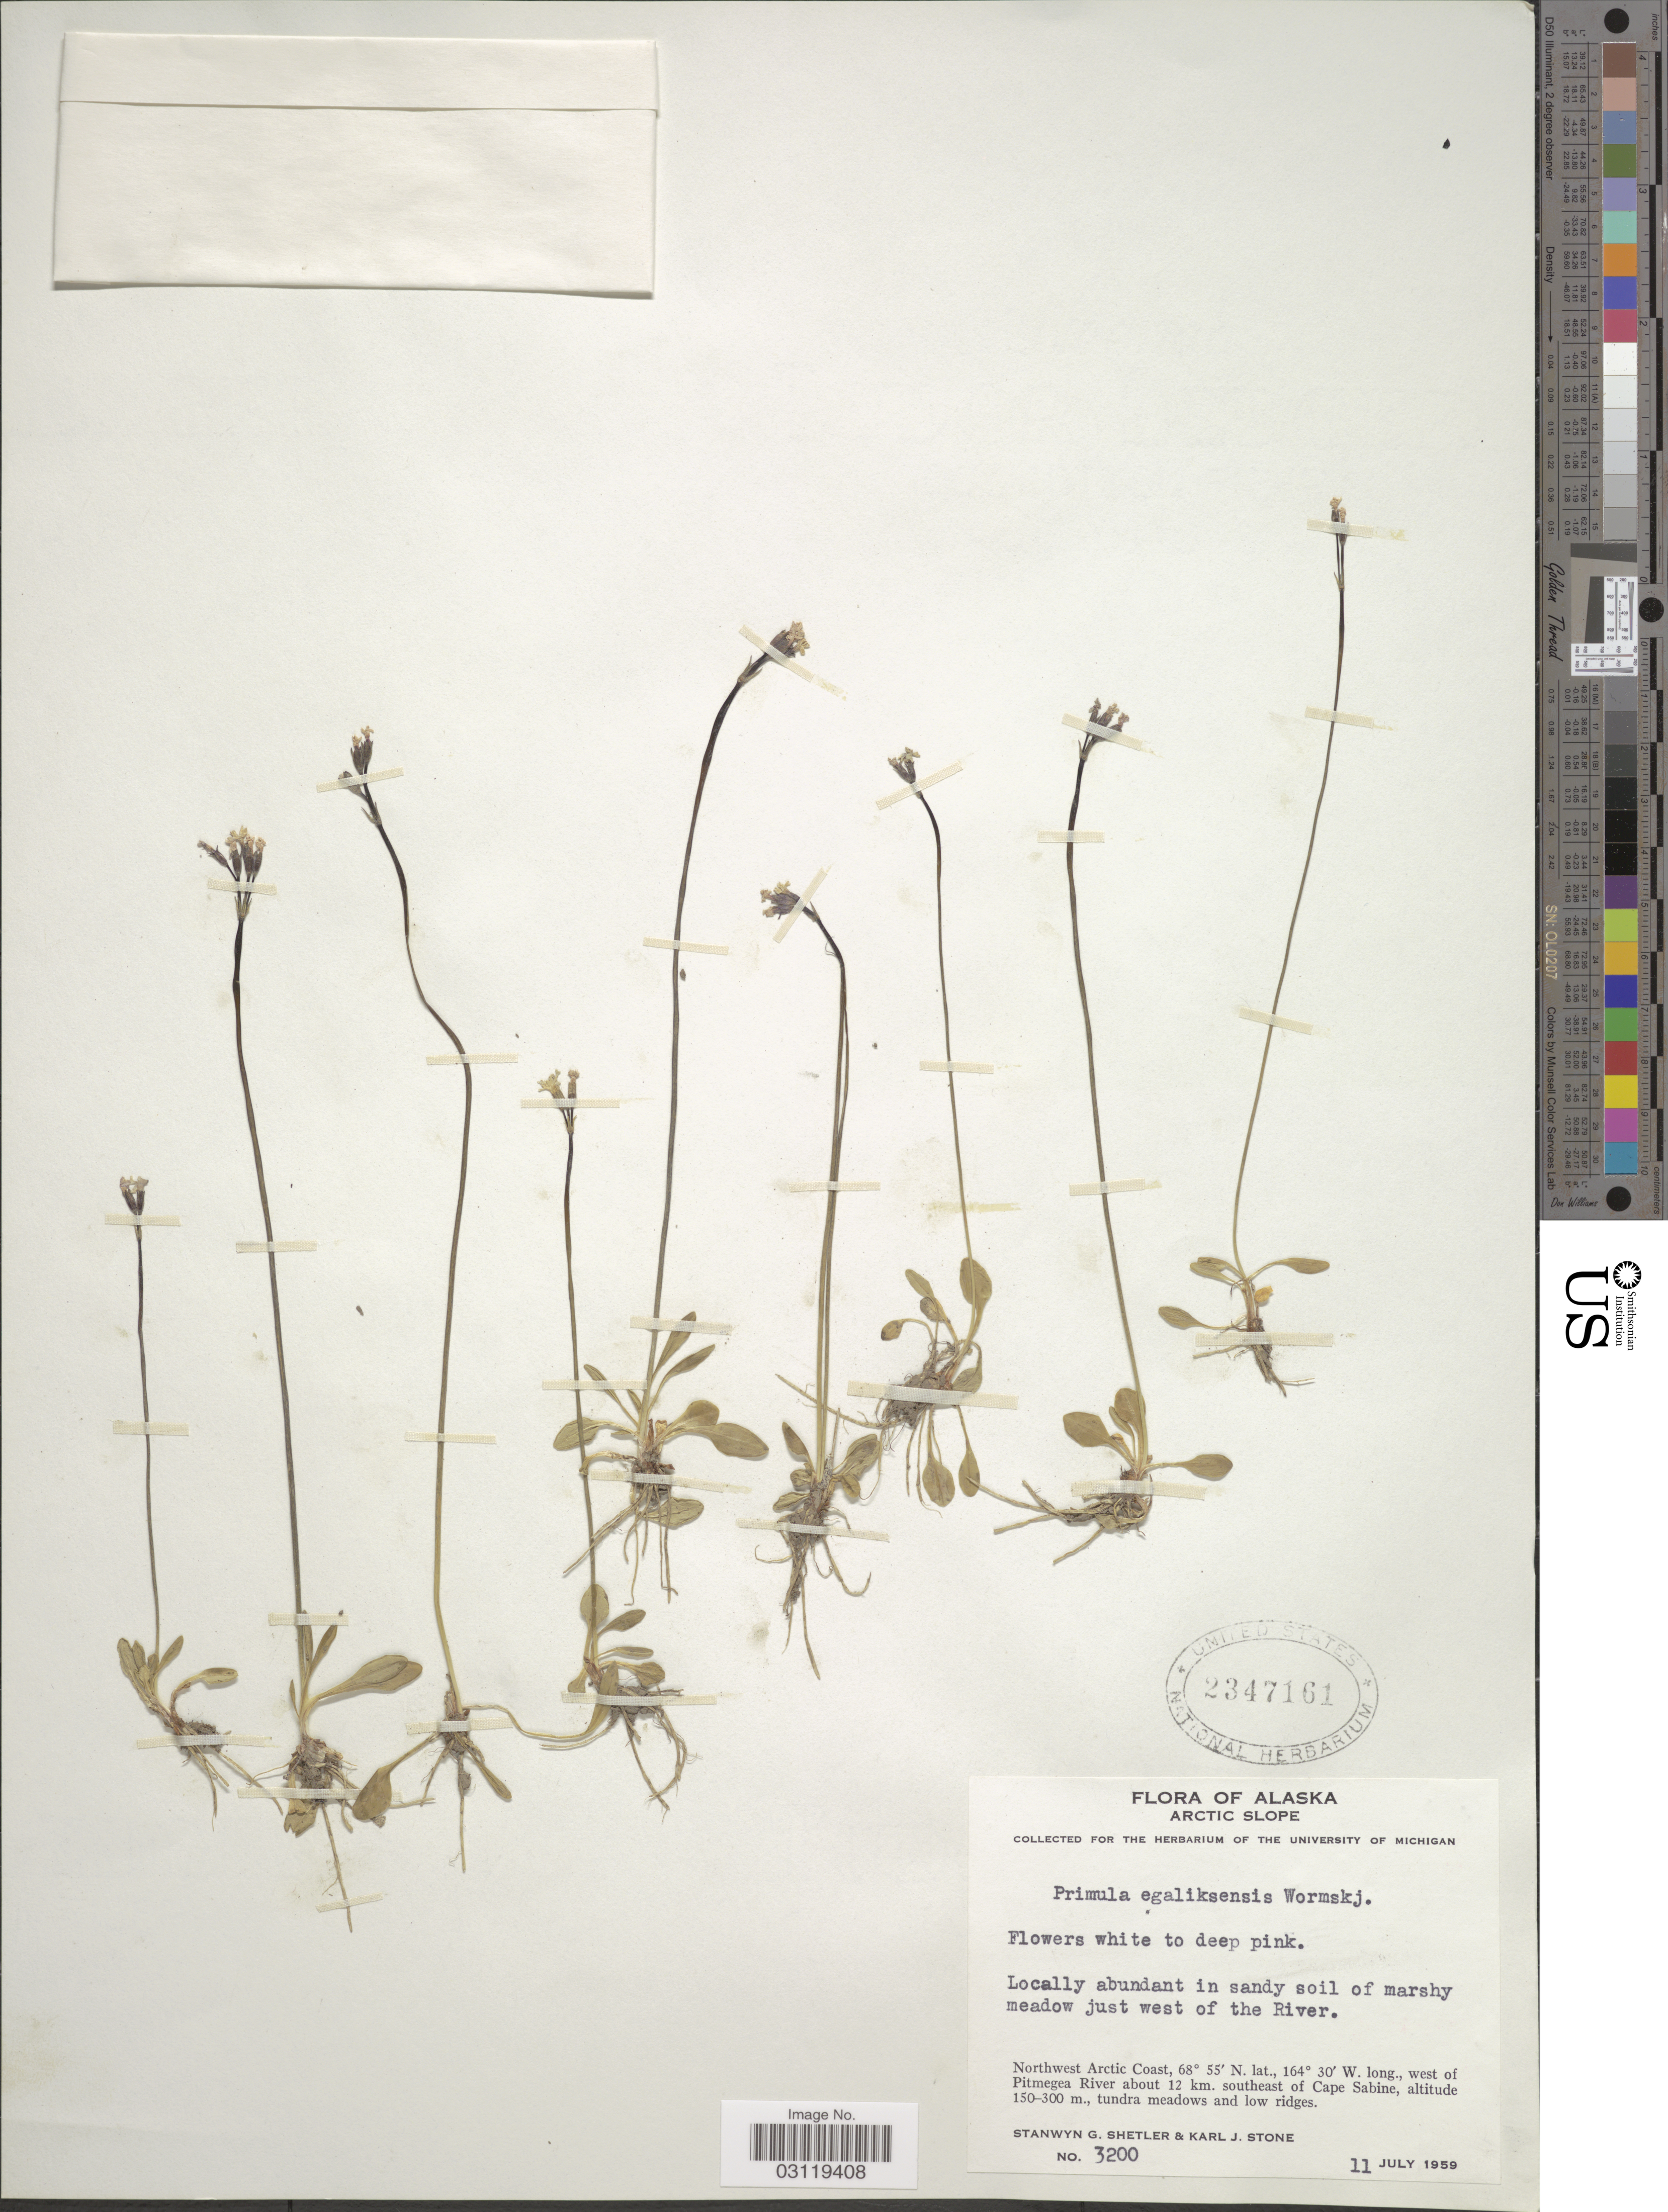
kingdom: Plantae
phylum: Tracheophyta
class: Magnoliopsida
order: Ericales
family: Primulaceae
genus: Primula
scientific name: Primula ellisiae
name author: Pollard & Cockerell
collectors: S. Shetler & K. J. Stone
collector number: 3200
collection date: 1959-07-11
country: United States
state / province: Alaska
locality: Arctic Slope. Northwest Arctic Coast, west of Pitmegea River about 12 km. southeast of Cape Sabine.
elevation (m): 150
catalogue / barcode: US 2347161